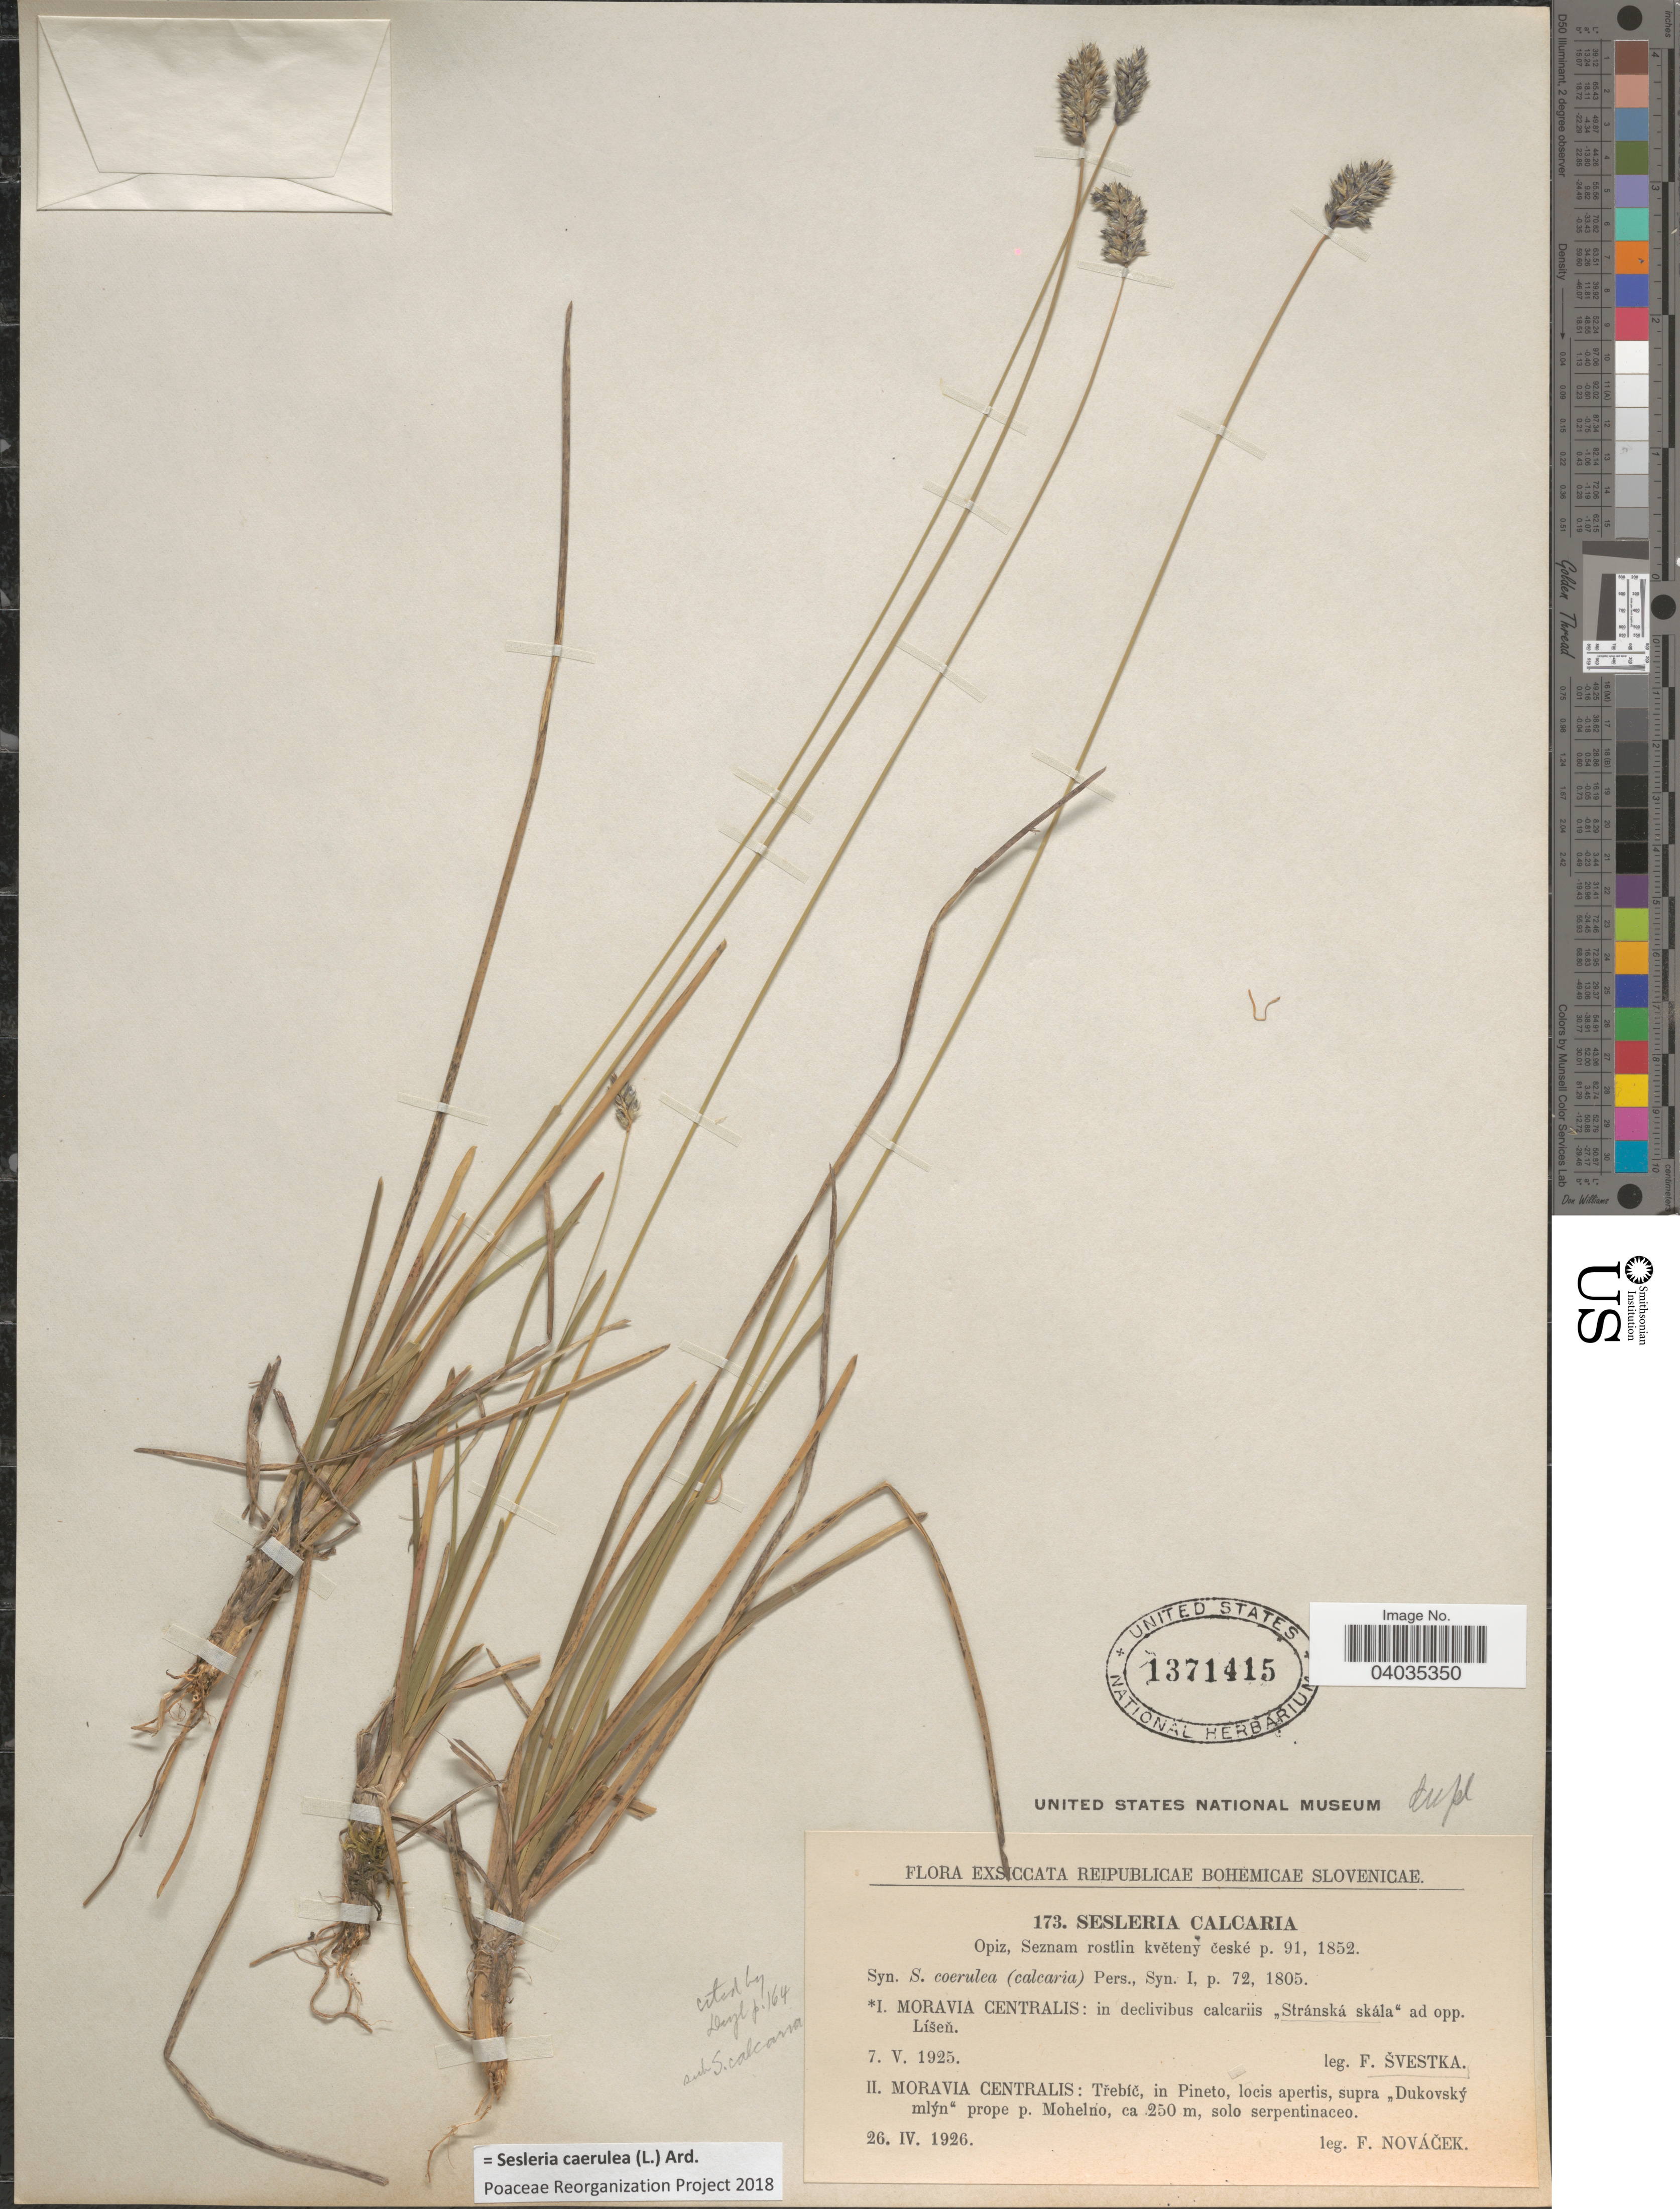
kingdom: Plantae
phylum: Tracheophyta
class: Liliopsida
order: Poales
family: Poaceae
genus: Sesleria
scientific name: Sesleria caerulea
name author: (L.) Ard.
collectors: F. Svestka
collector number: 173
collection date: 1925-05-07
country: Czechia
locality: Moravia Centralis: in declivibus calcariis "Stránska skála" ad opp. Lísen.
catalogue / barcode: US 1371415